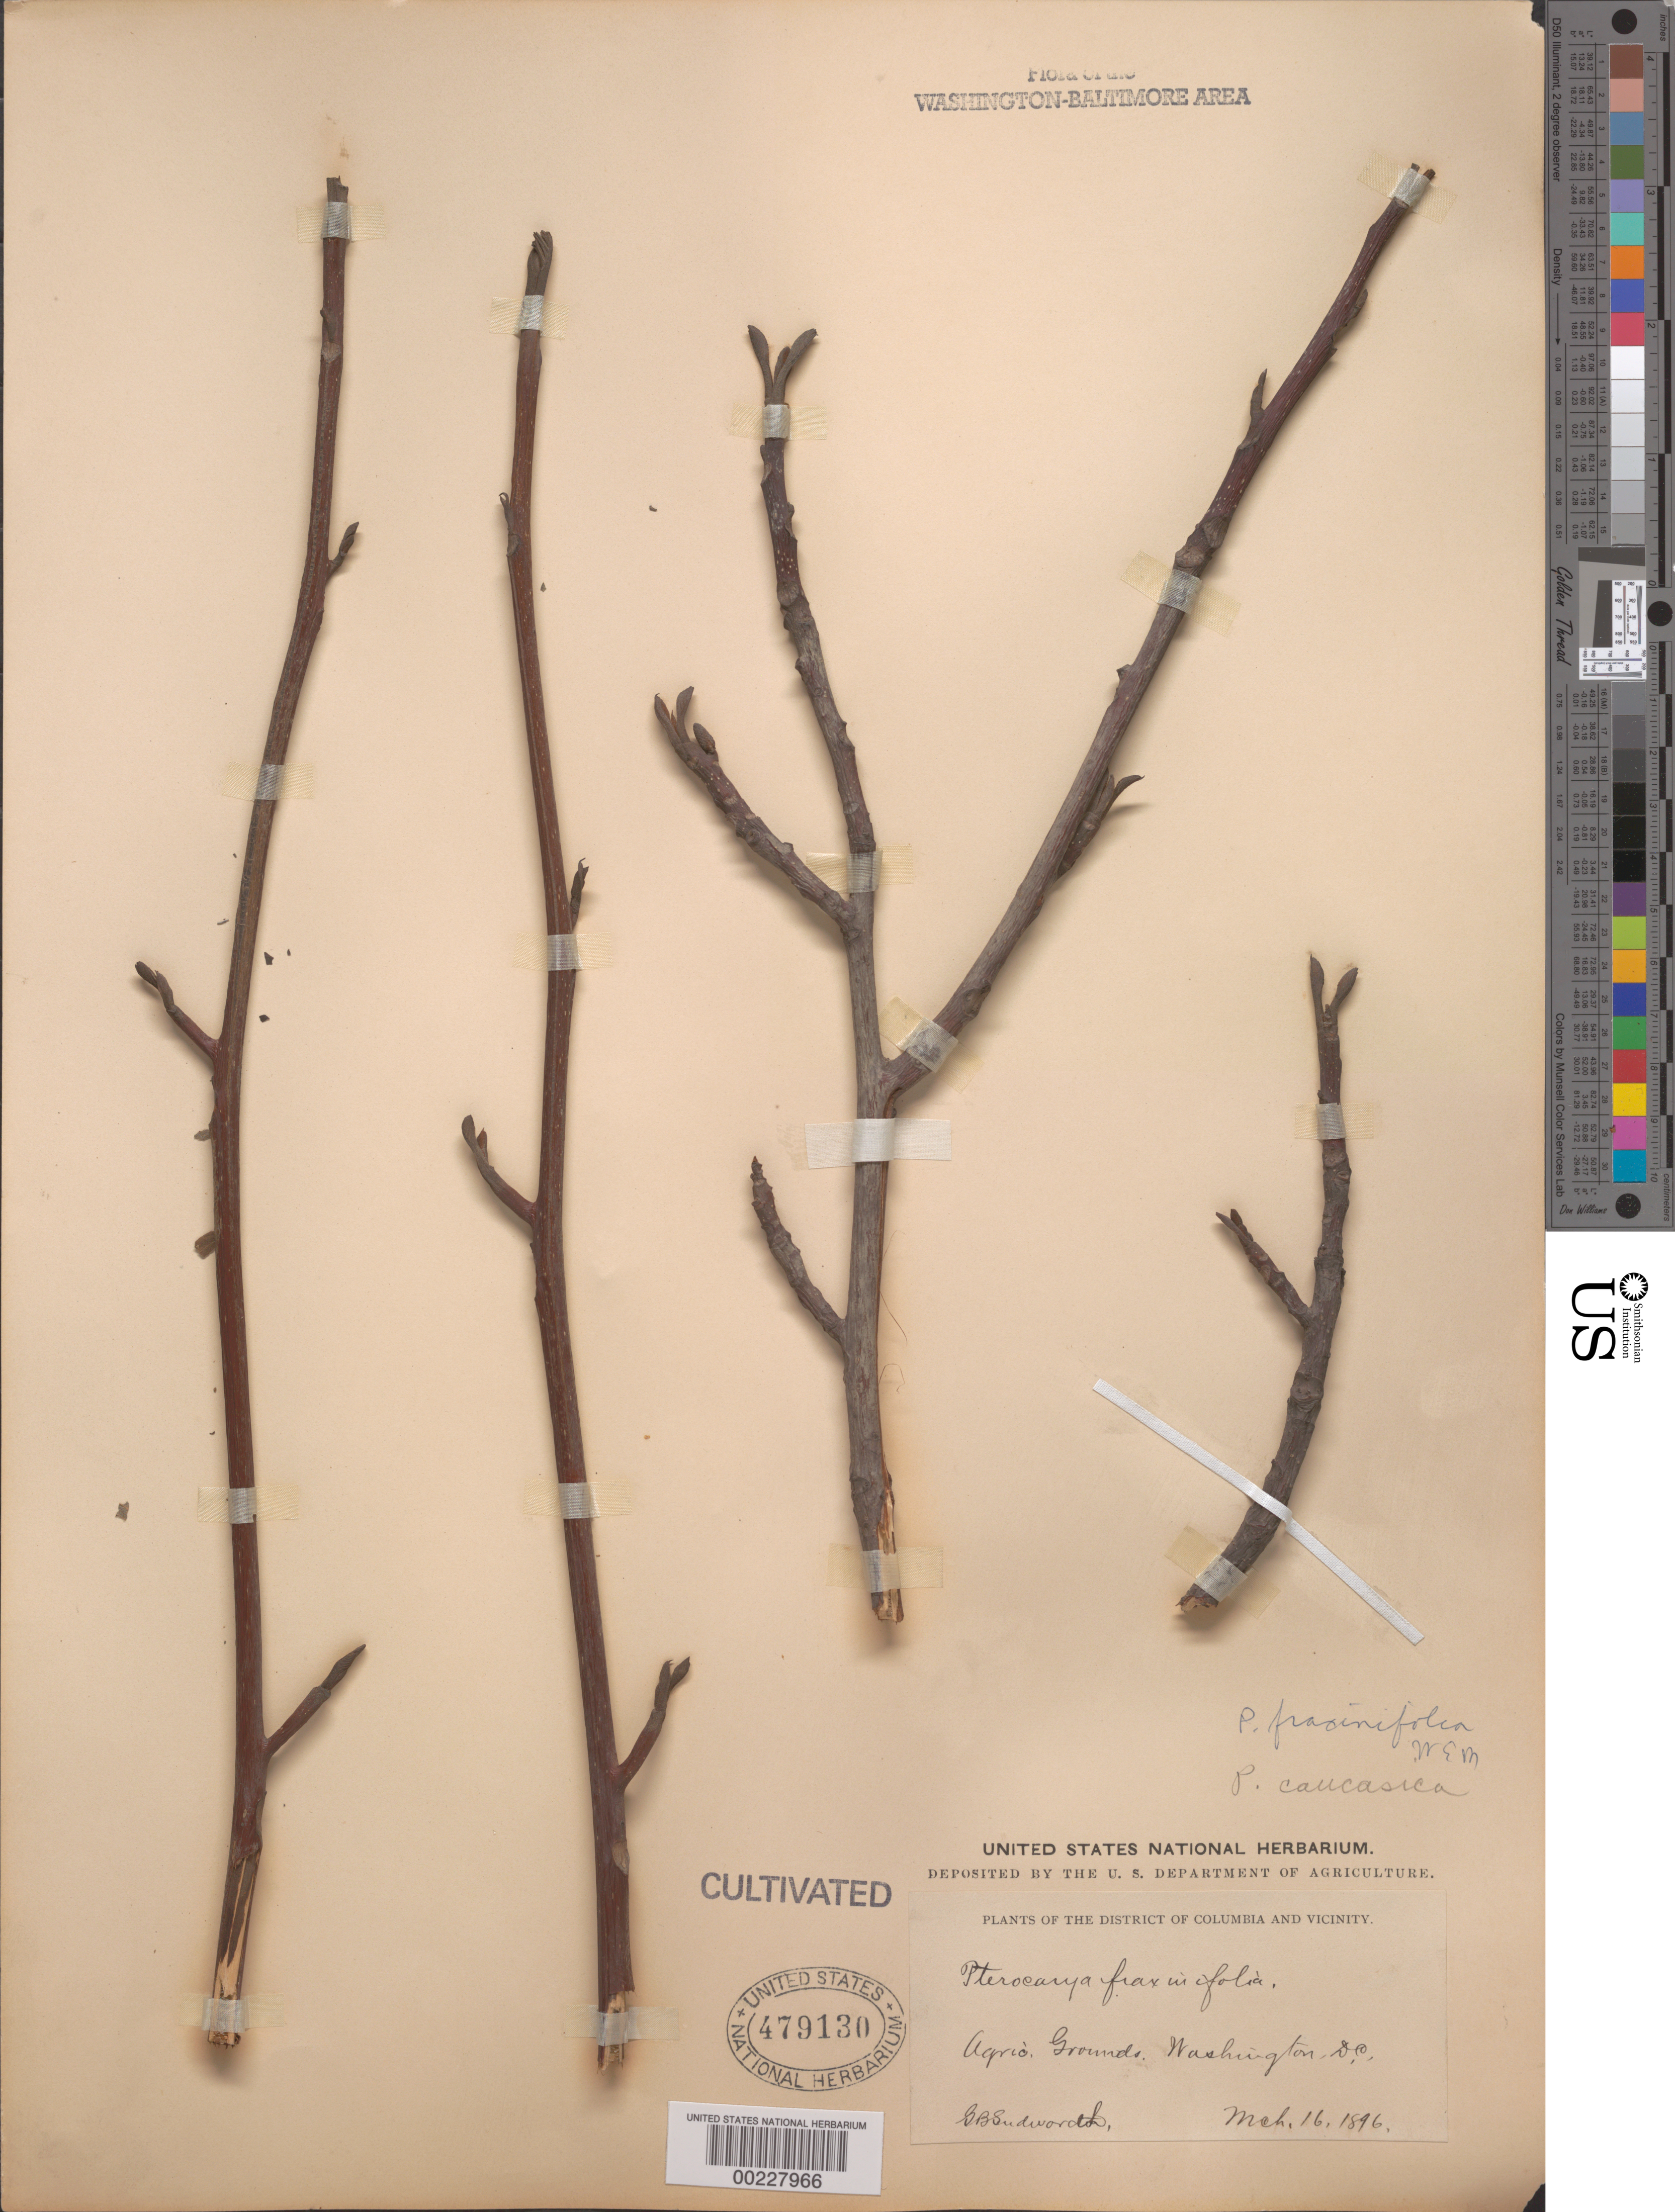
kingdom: Plantae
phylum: Tracheophyta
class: Magnoliopsida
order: Fagales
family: Juglandaceae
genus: Pterocarya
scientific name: Pterocarya fraxinifolia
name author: Spach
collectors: G. B. Sudworth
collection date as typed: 16 Mar 1896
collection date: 1896-03-16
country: United States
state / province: District of Columbia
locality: Agricultural grounds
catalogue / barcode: US 479130